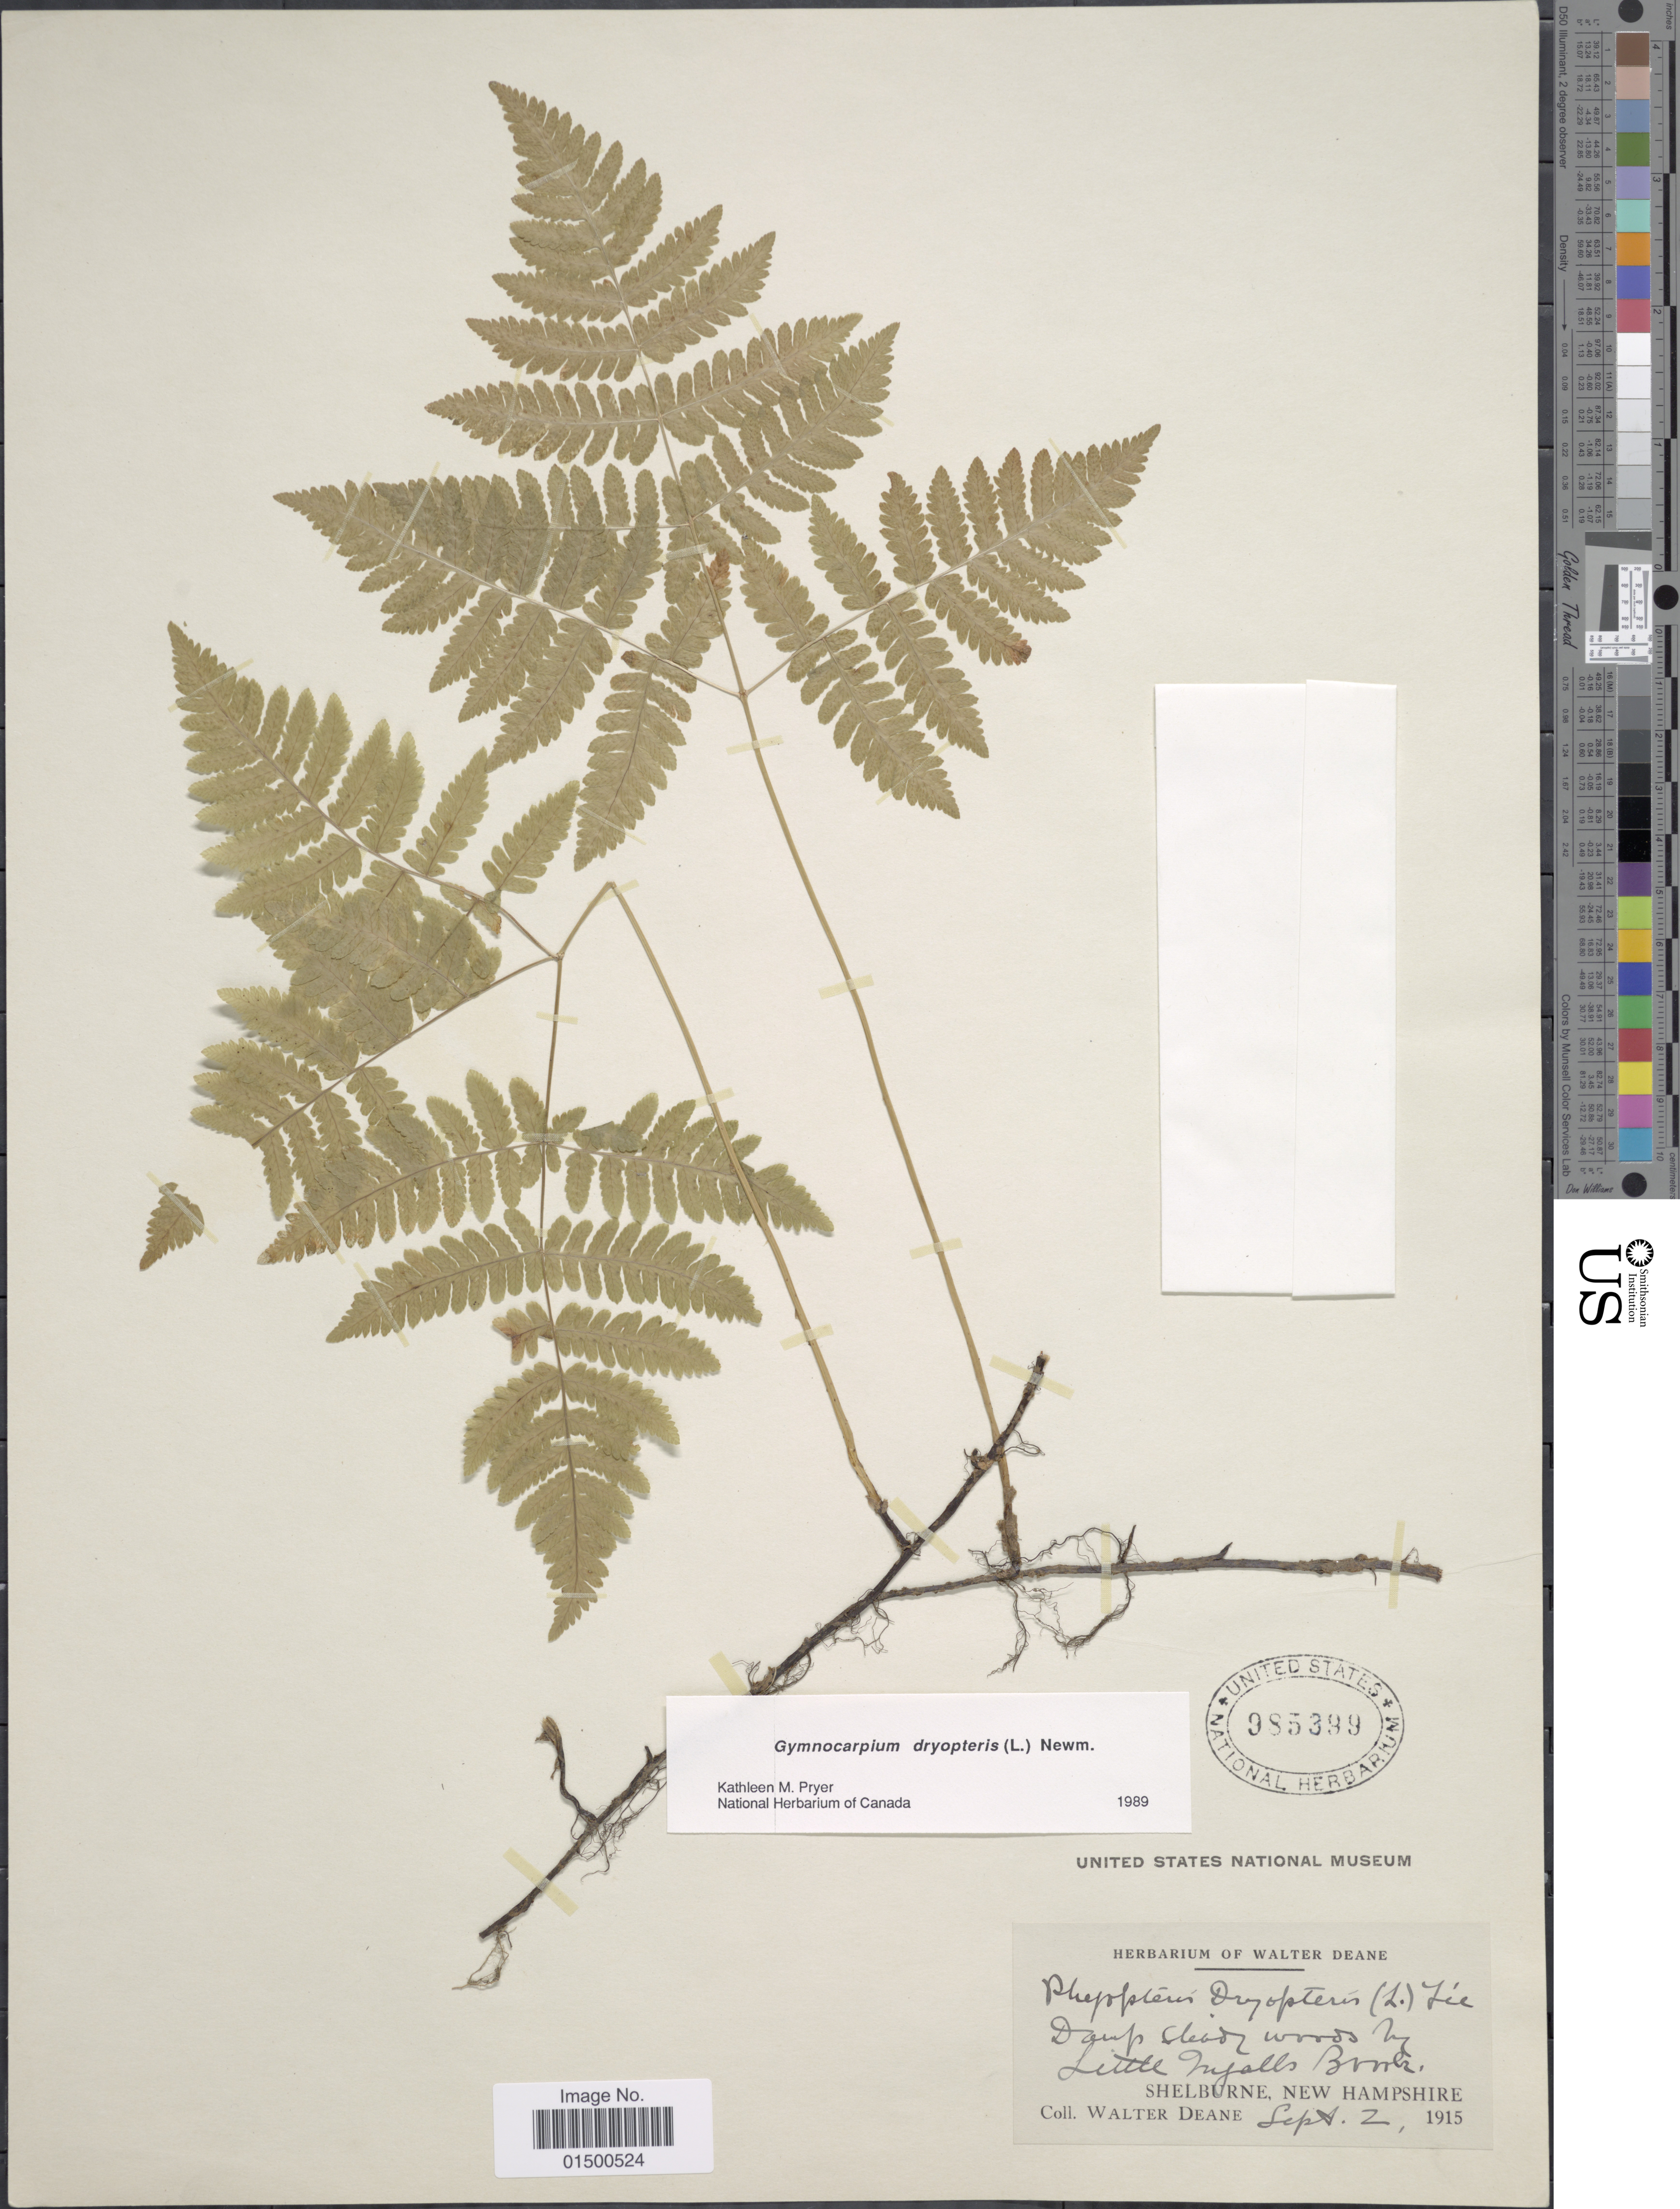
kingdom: Plantae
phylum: Tracheophyta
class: Polypodiopsida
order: Polypodiales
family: Cystopteridaceae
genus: Gymnocarpium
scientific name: Gymnocarpium dryopteris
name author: (L.) Newman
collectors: W. Deane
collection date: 1915-09-02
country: United States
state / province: New Hampshire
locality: Little Ingalls Brook, Shelburne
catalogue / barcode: US 985399